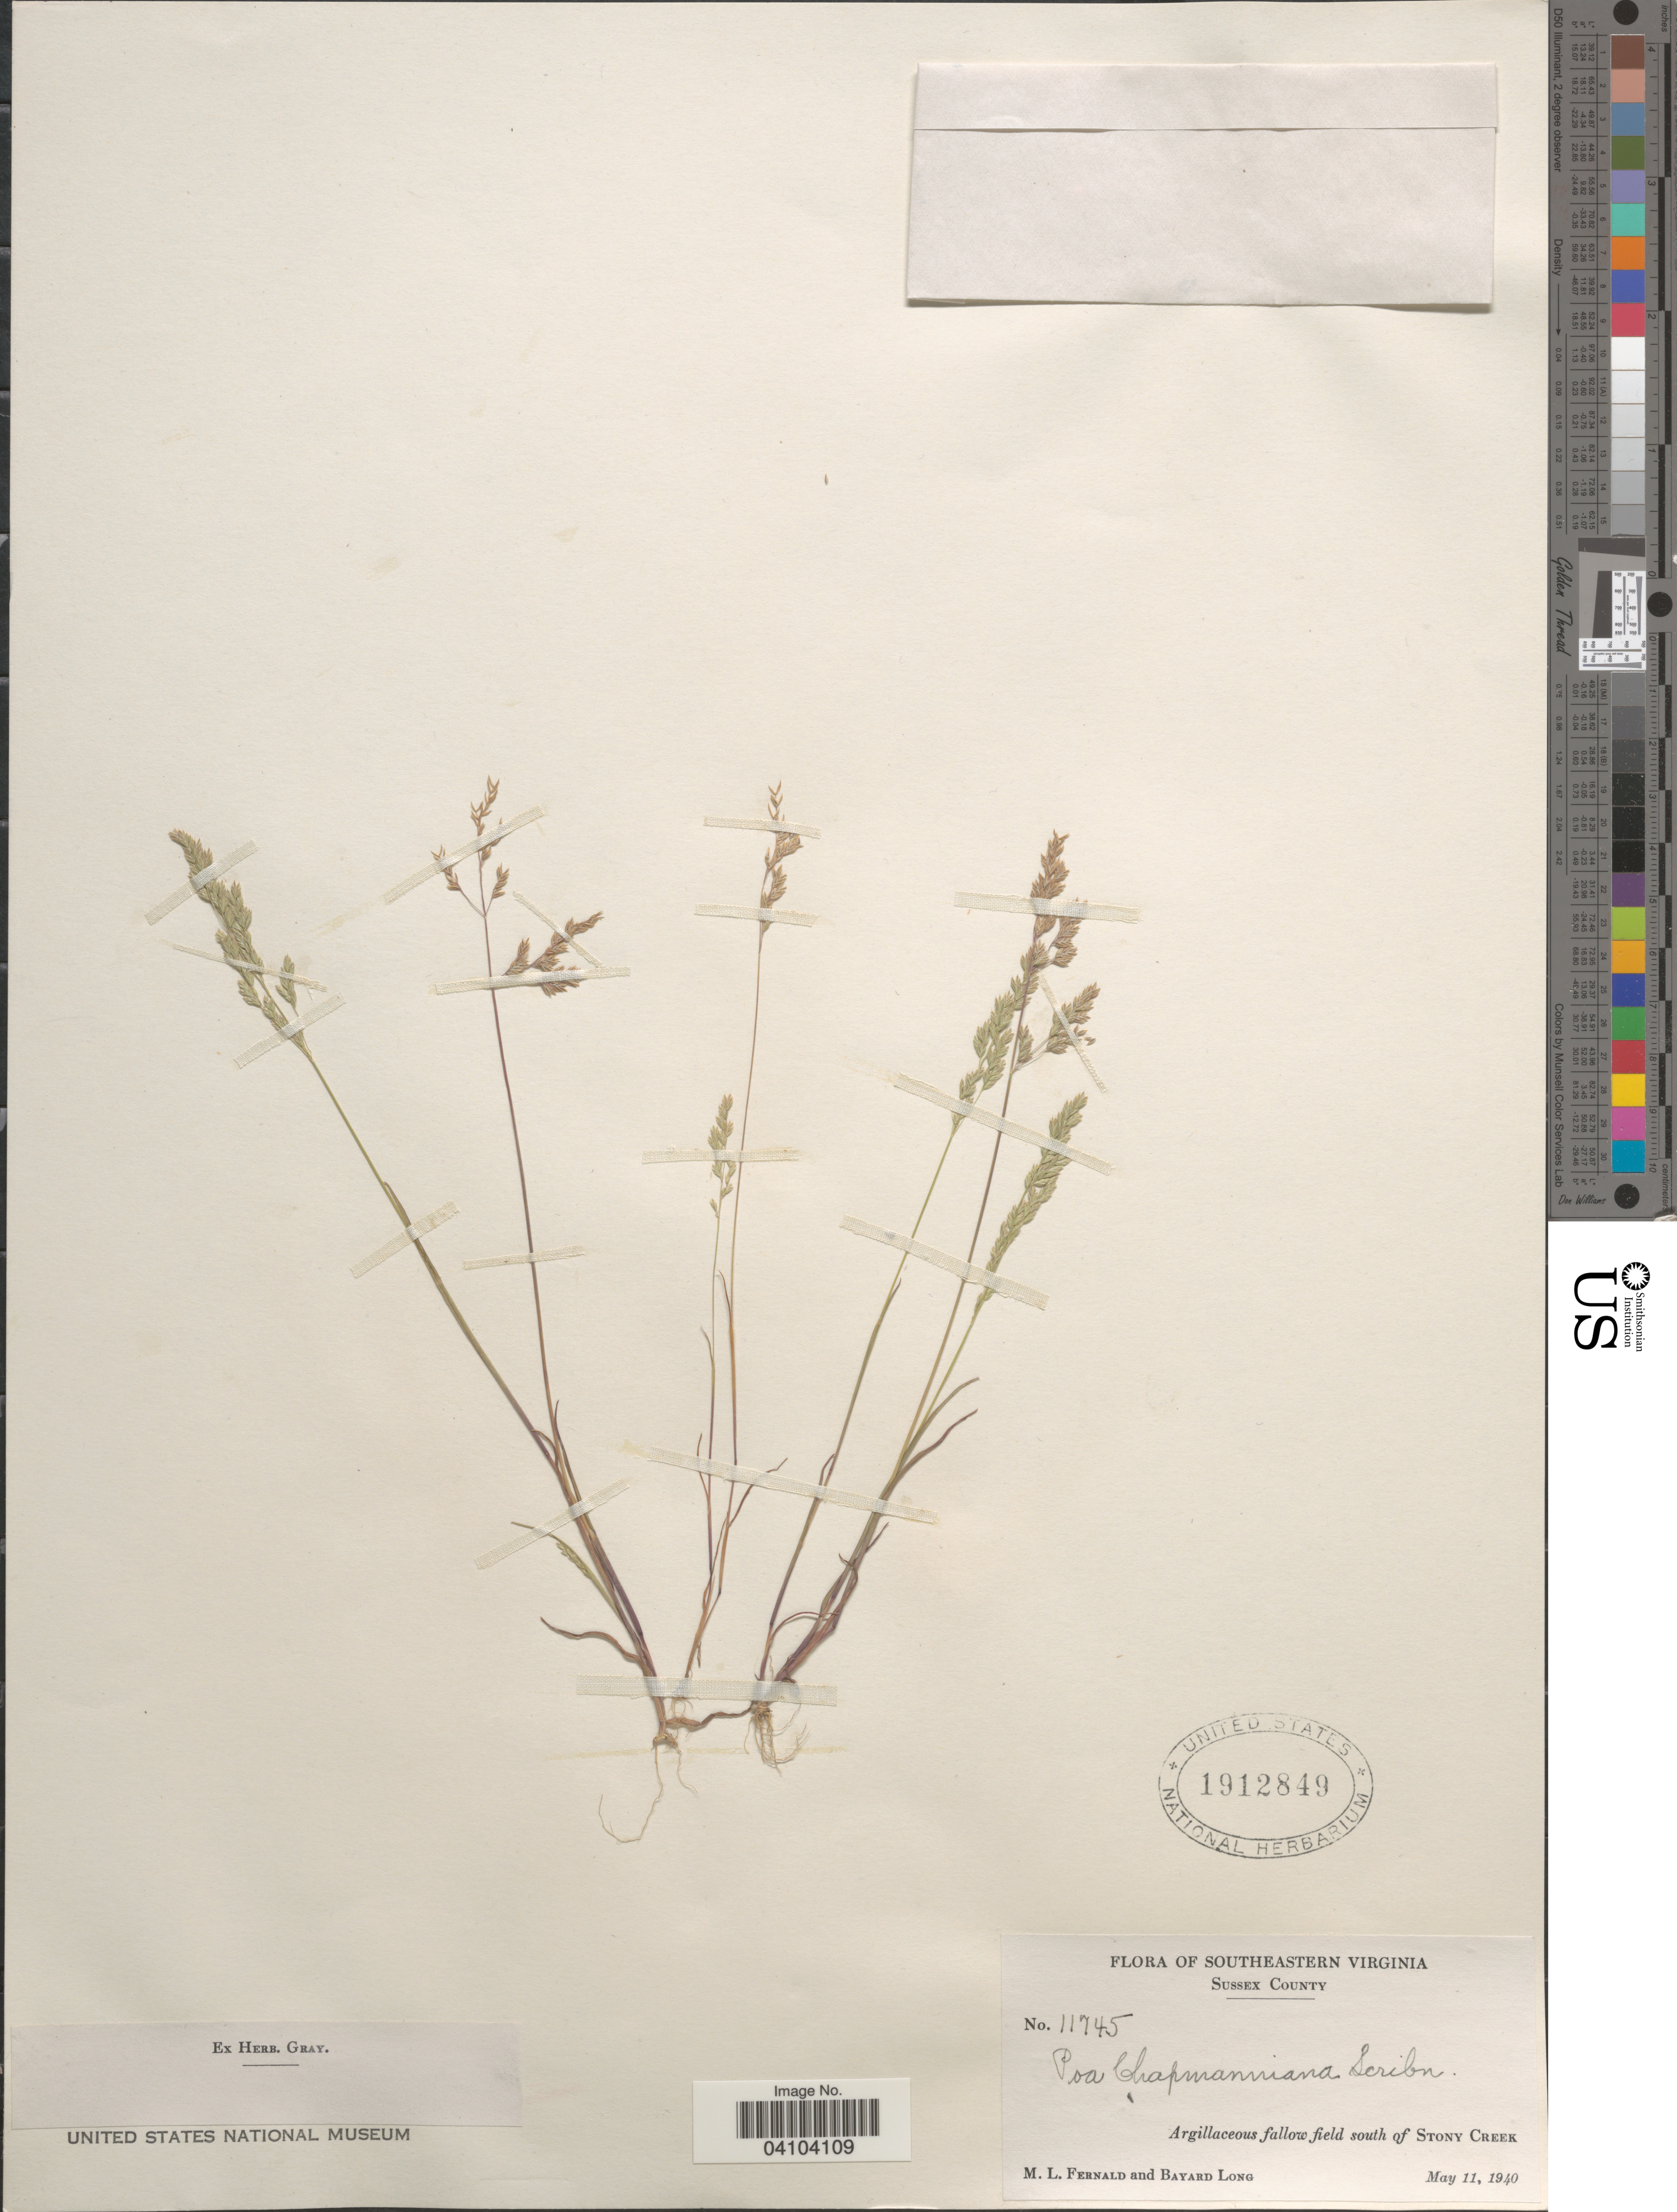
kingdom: Plantae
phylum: Tracheophyta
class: Liliopsida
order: Poales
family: Poaceae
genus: Poa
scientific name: Poa chapmaniana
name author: Scribn.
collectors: M. L. Fernald & B. Long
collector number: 11745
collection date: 1940-05-11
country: United States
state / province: Virginia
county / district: Sussex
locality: Southeastern Virginia. Sussex County. South of Stony Creek.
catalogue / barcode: US 1912849